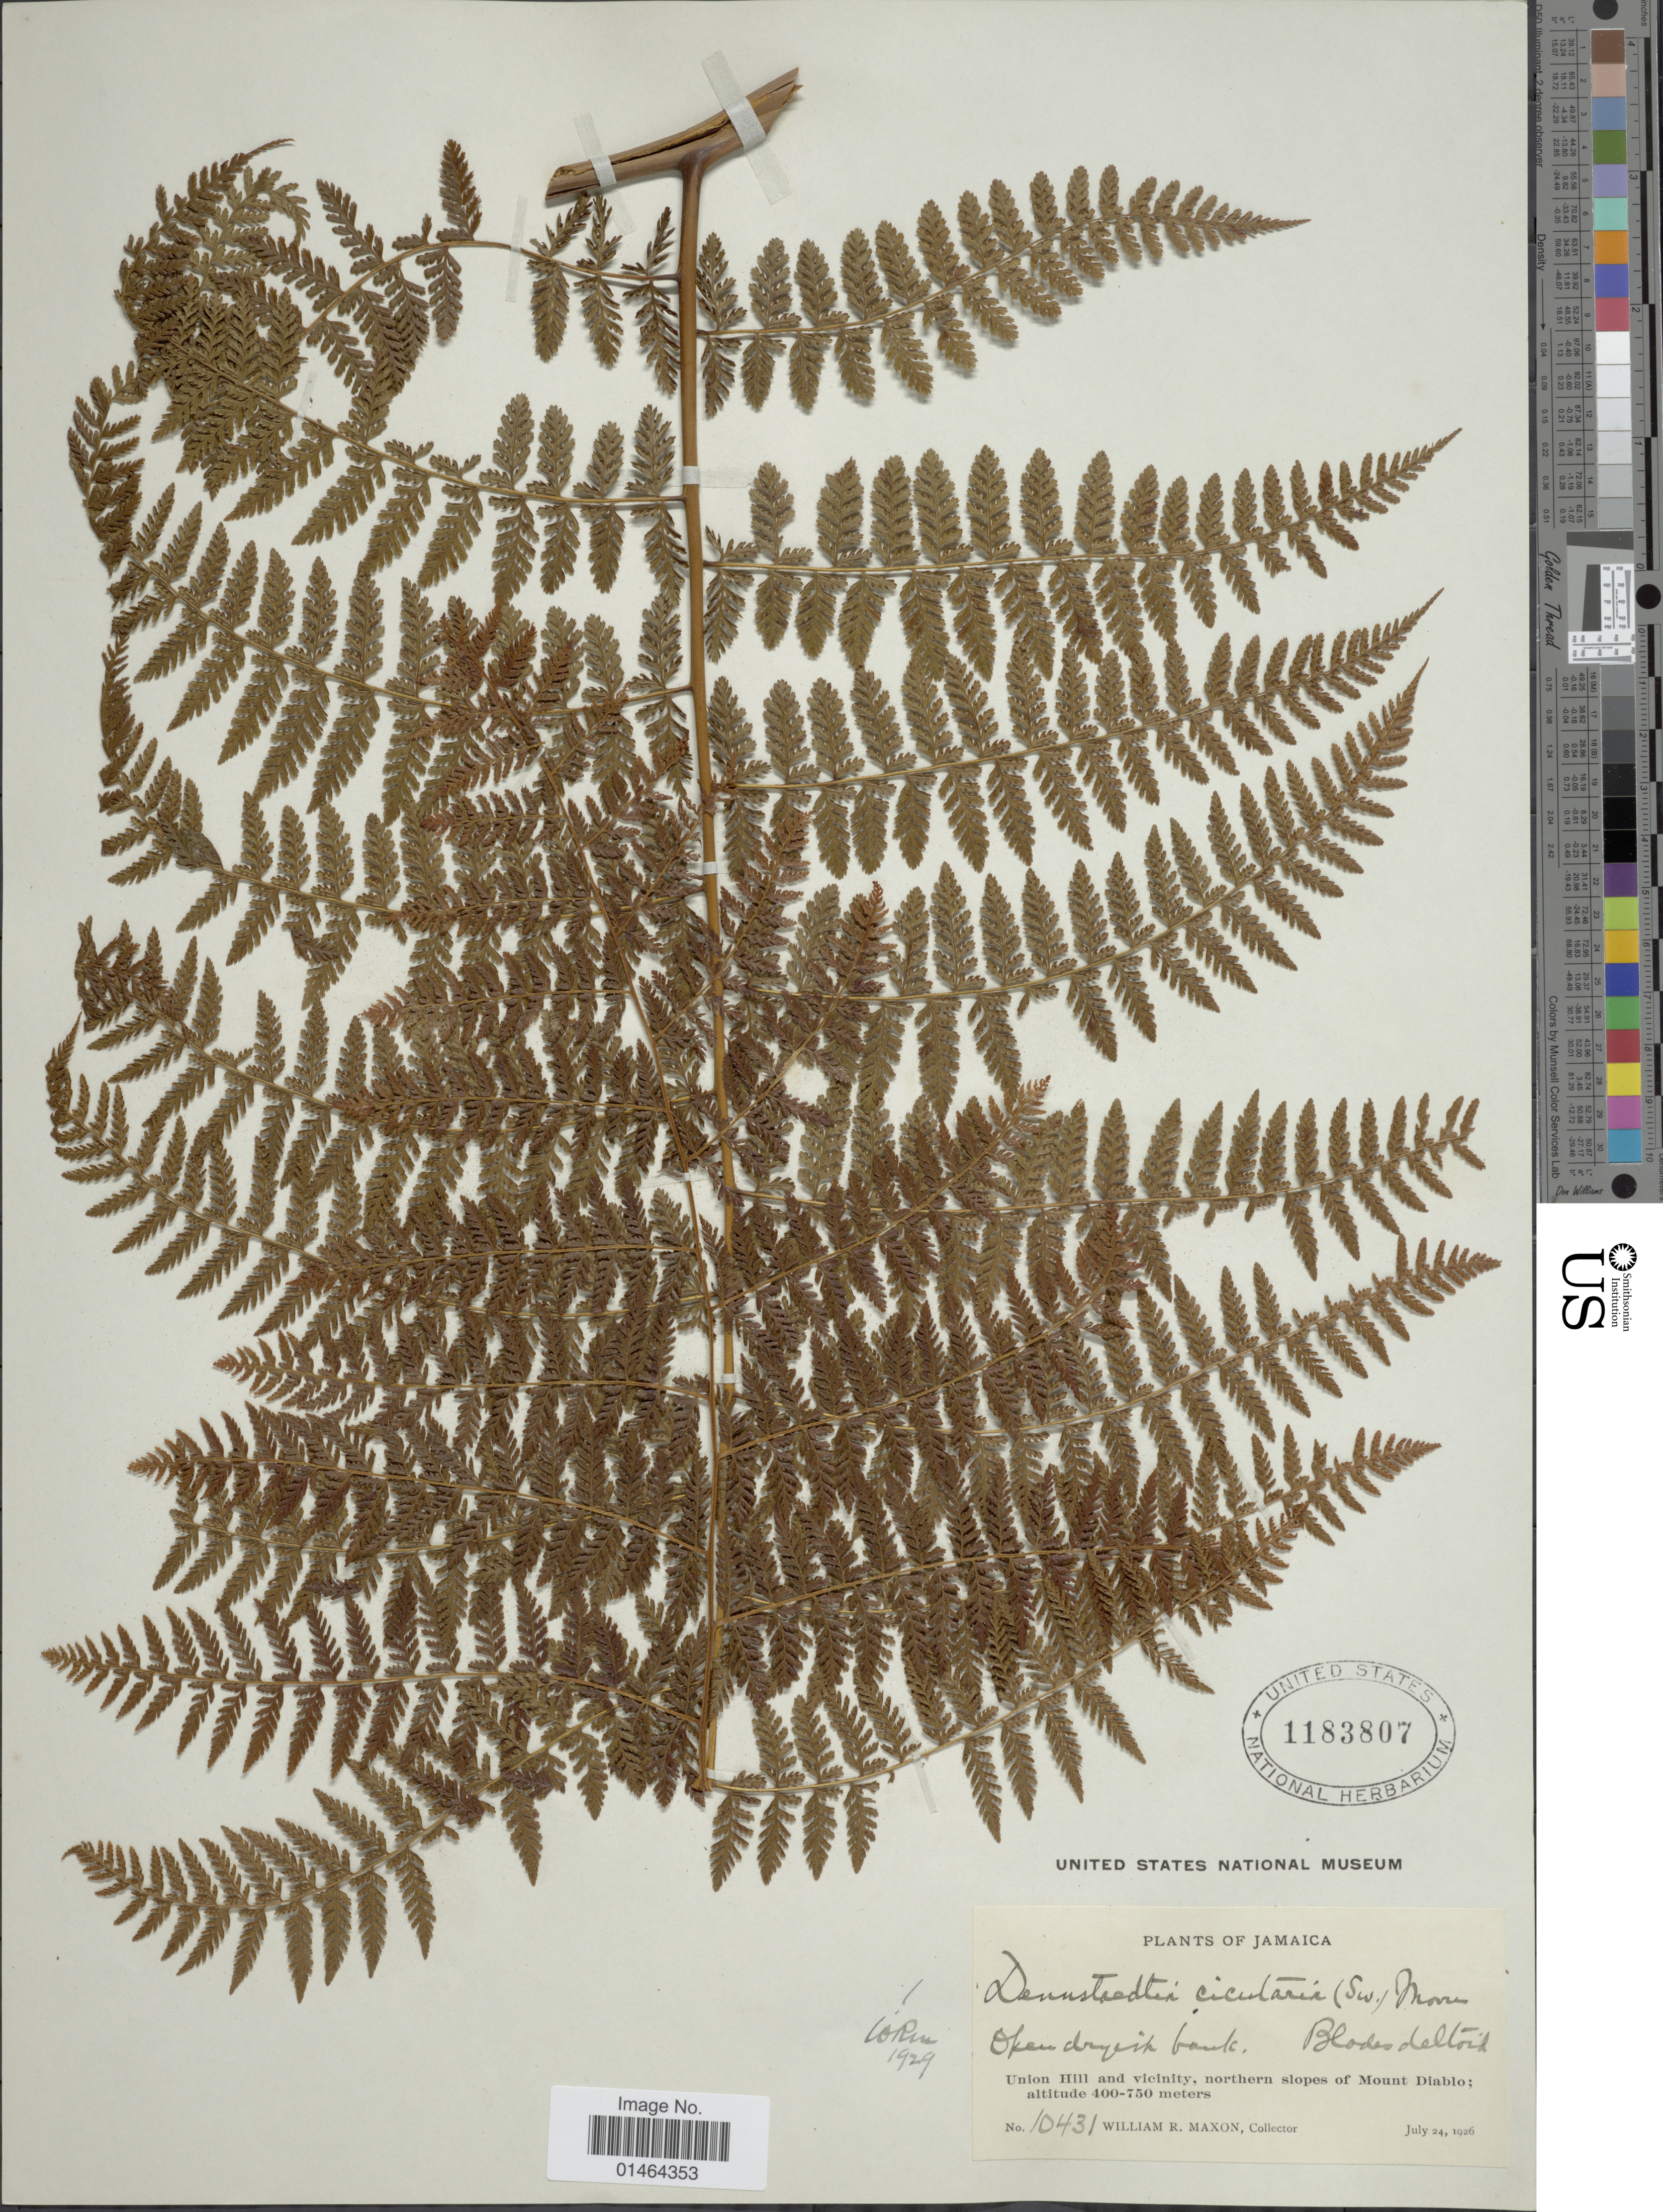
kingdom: Plantae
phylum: Tracheophyta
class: Polypodiopsida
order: Polypodiales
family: Dennstaedtiaceae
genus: Dennstaedtia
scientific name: Dennstaedtia cicutaria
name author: (Sw.) T. Moore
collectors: W. R. Maxon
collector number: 10431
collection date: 1926-07-24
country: Jamaica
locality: Union Hill and vicinity, northern slopes of Mount Diablo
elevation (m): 400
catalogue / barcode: US 1183807